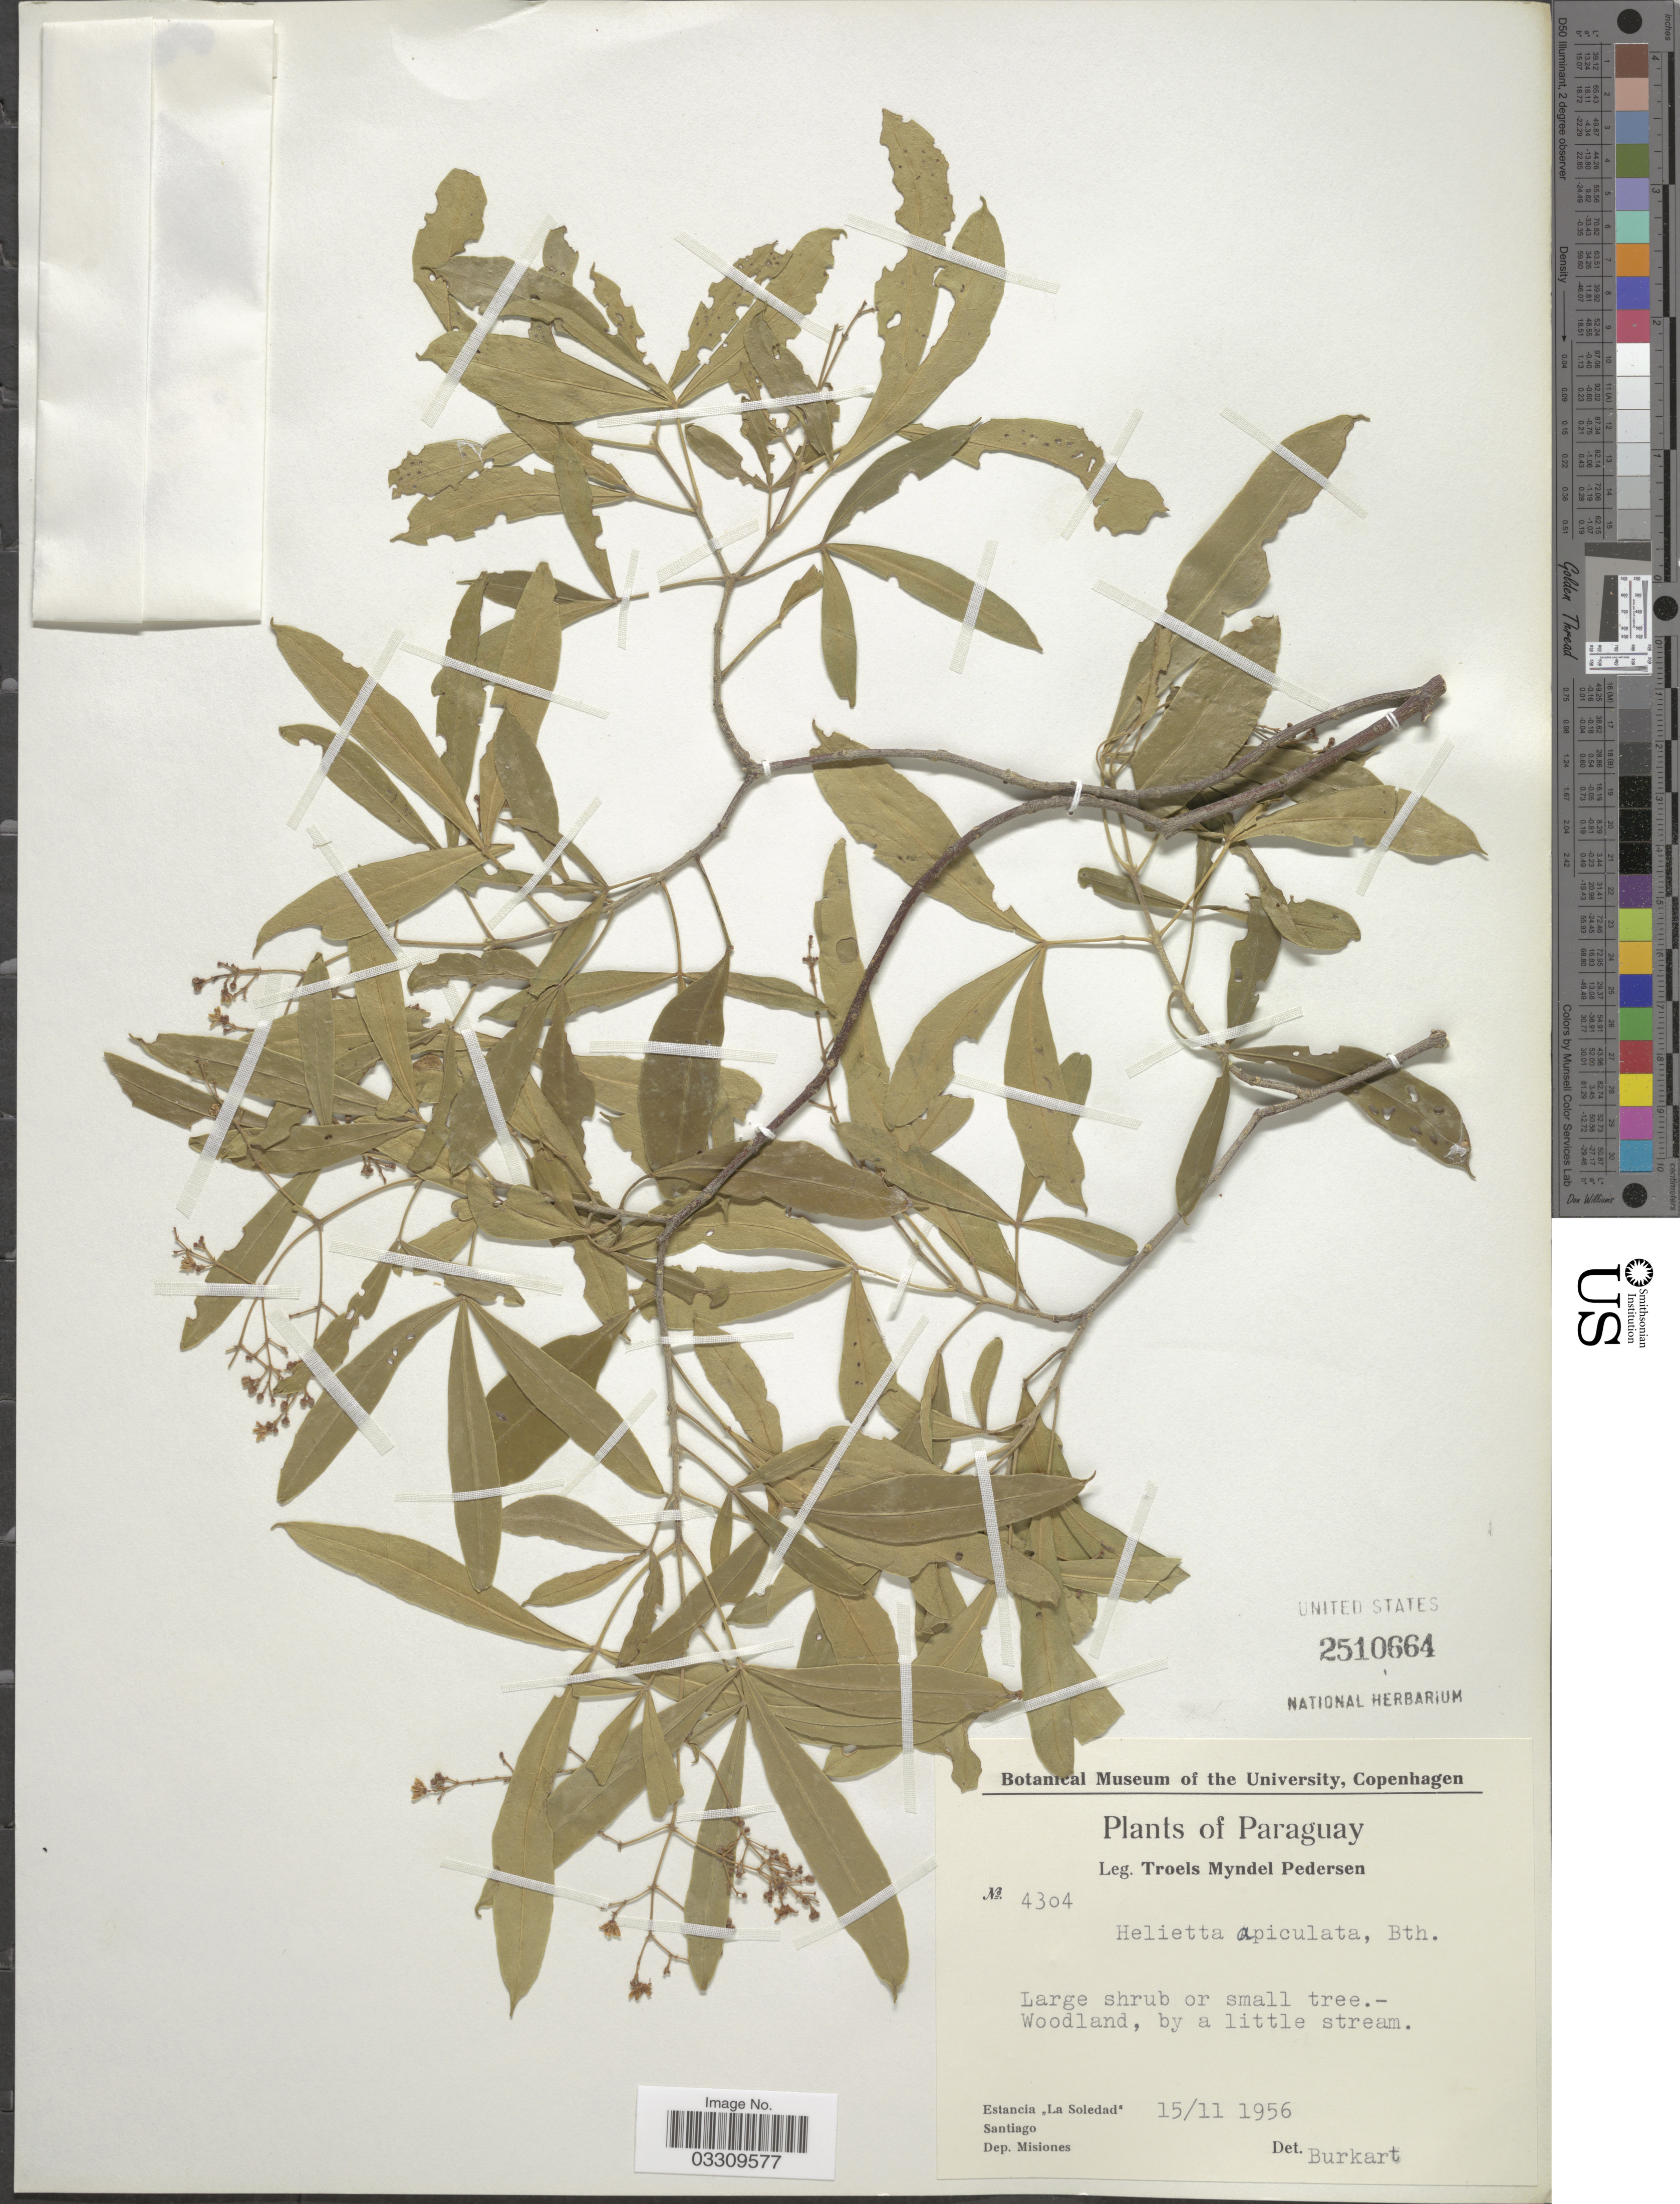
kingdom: Plantae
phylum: Tracheophyta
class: Liliopsida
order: Zingiberales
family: Zingiberaceae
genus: Amomum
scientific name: Amomum dealbatum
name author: Roxb.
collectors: T. Pederson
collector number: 4304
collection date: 1956-11-15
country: Paraguay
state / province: Misiones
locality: Estancia "La Soledad", Santiago, Dep. Misiones.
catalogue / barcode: US 2510664